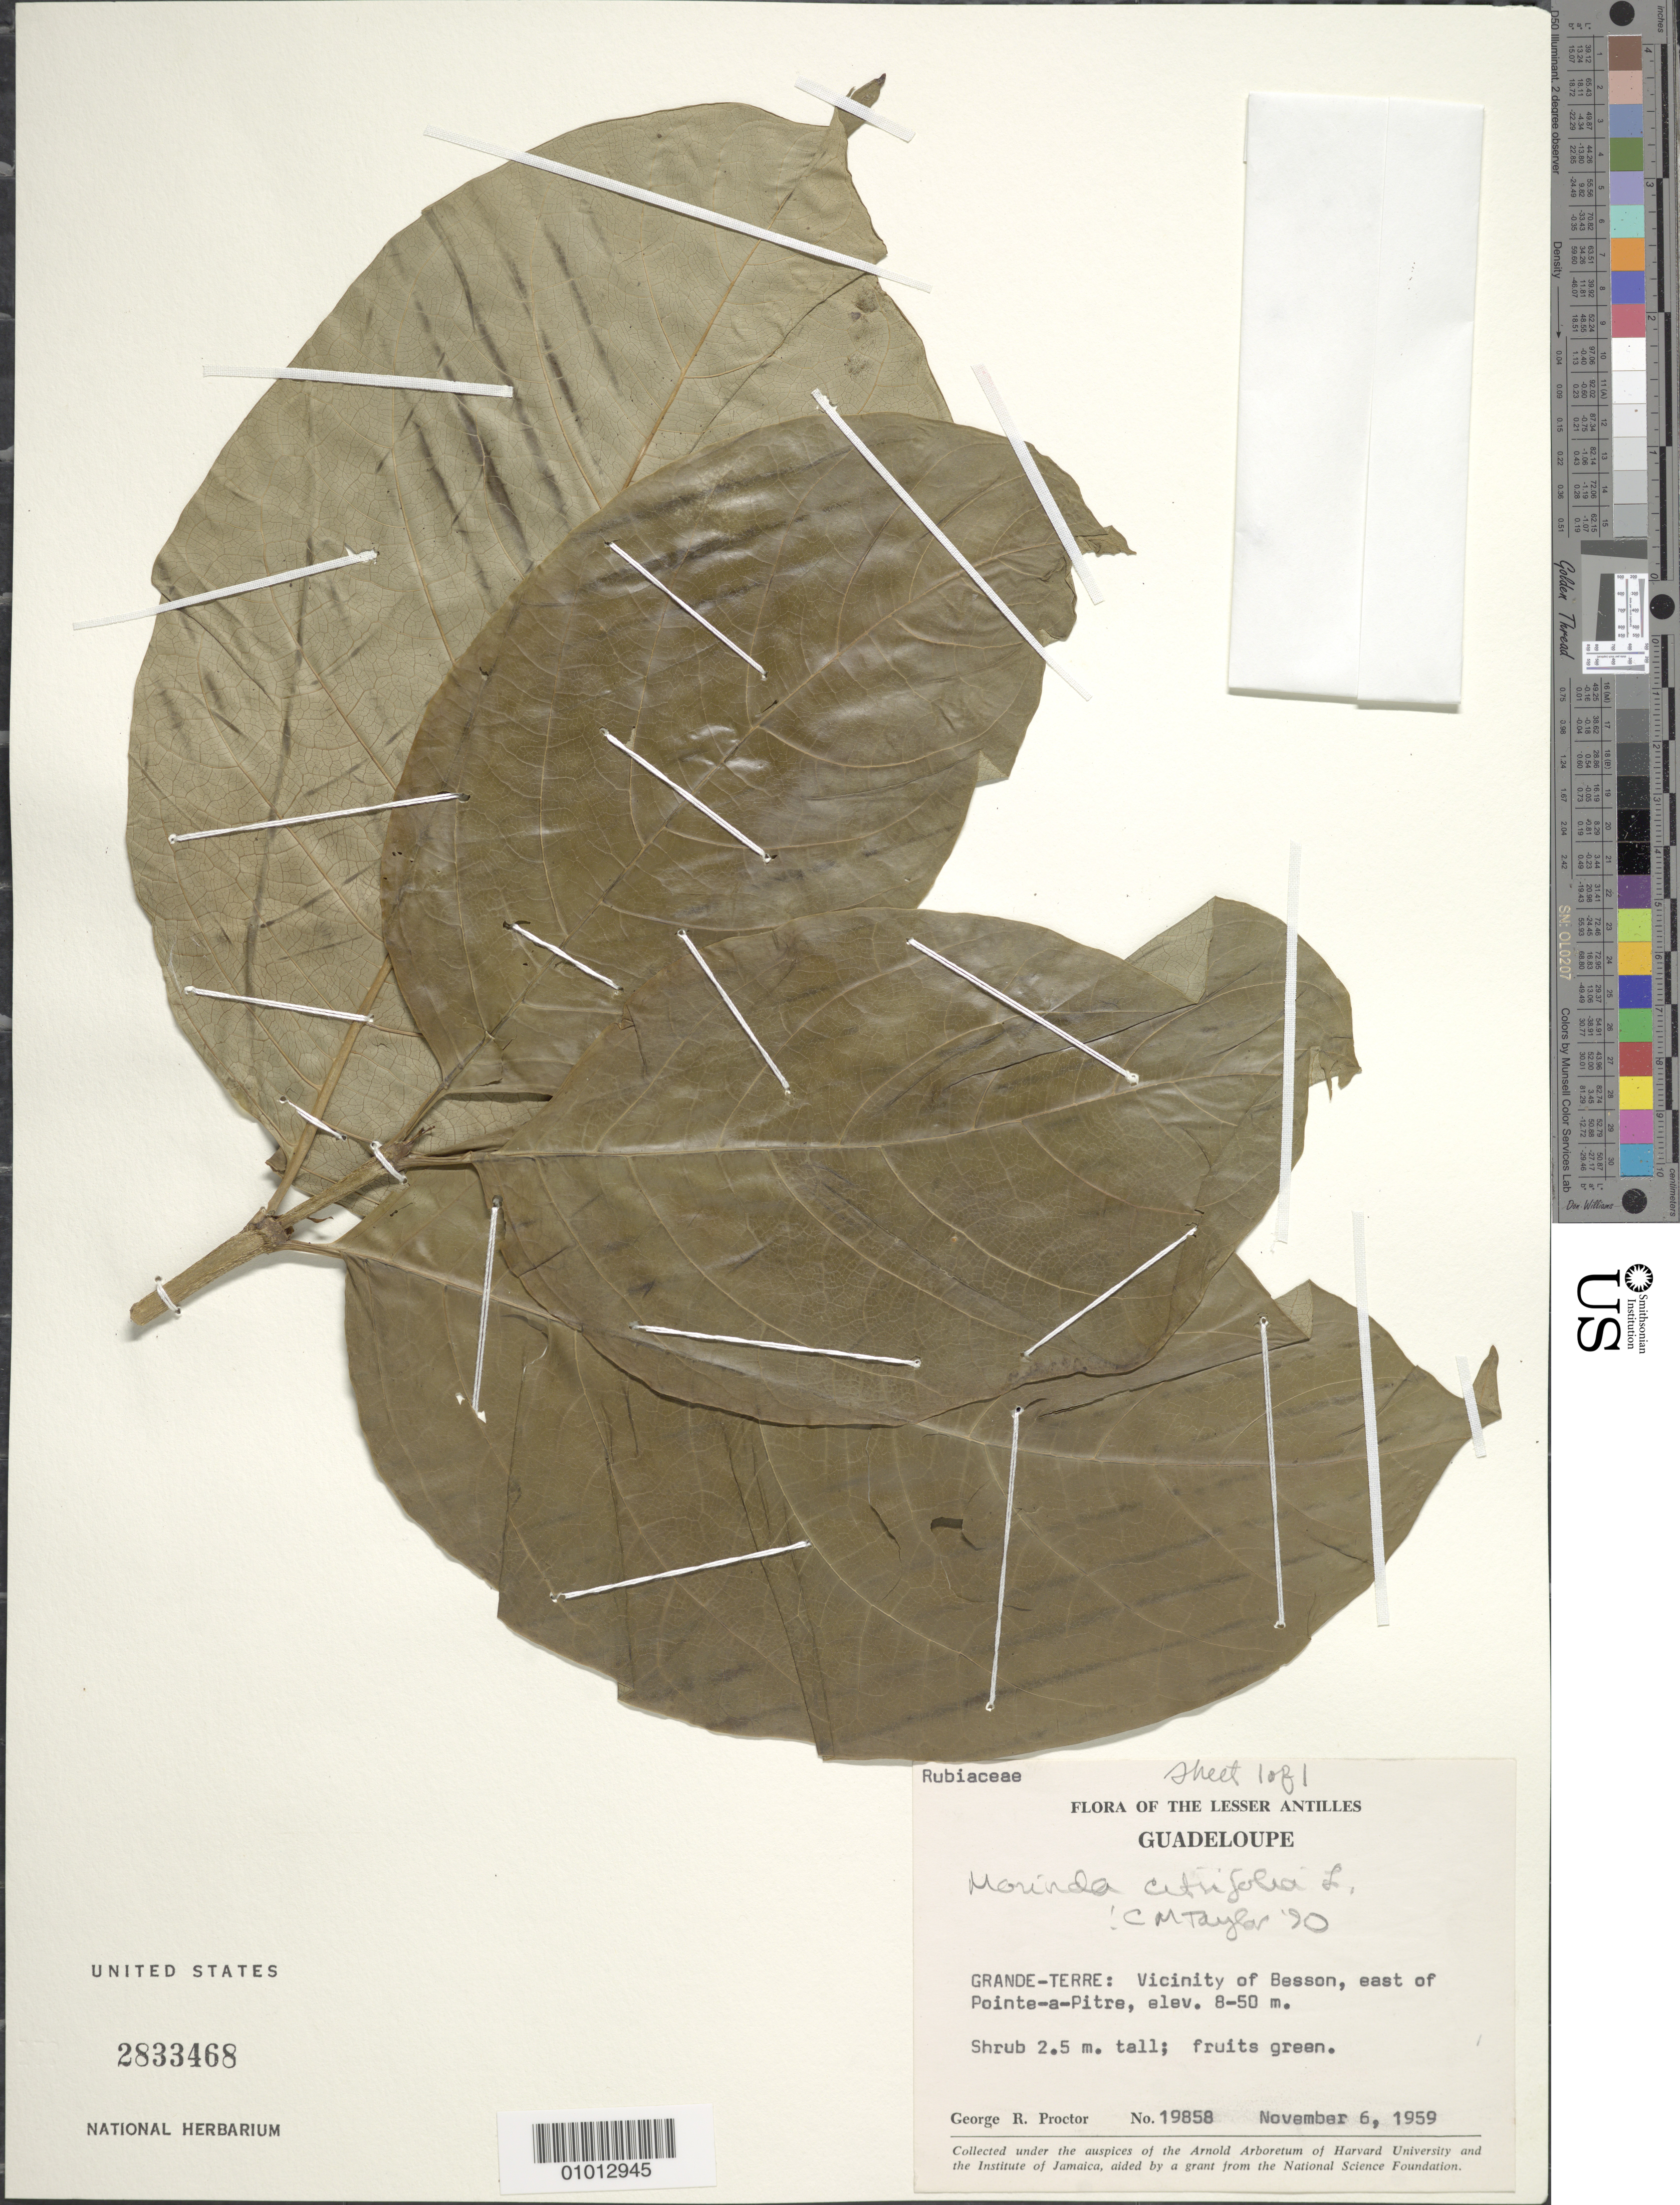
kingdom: Plantae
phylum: Tracheophyta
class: Magnoliopsida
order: Gentianales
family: Rubiaceae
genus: Morinda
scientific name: Morinda citrifolia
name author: L.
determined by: Taylor, Charlotte M.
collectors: G. R. Proctor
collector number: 19858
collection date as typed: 06 Nov 1959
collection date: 1959-11-06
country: Guadeloupe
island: Grande Terre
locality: Vicinity of Besson, east of Pointe-a-Pitre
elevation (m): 8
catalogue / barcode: US 2833346